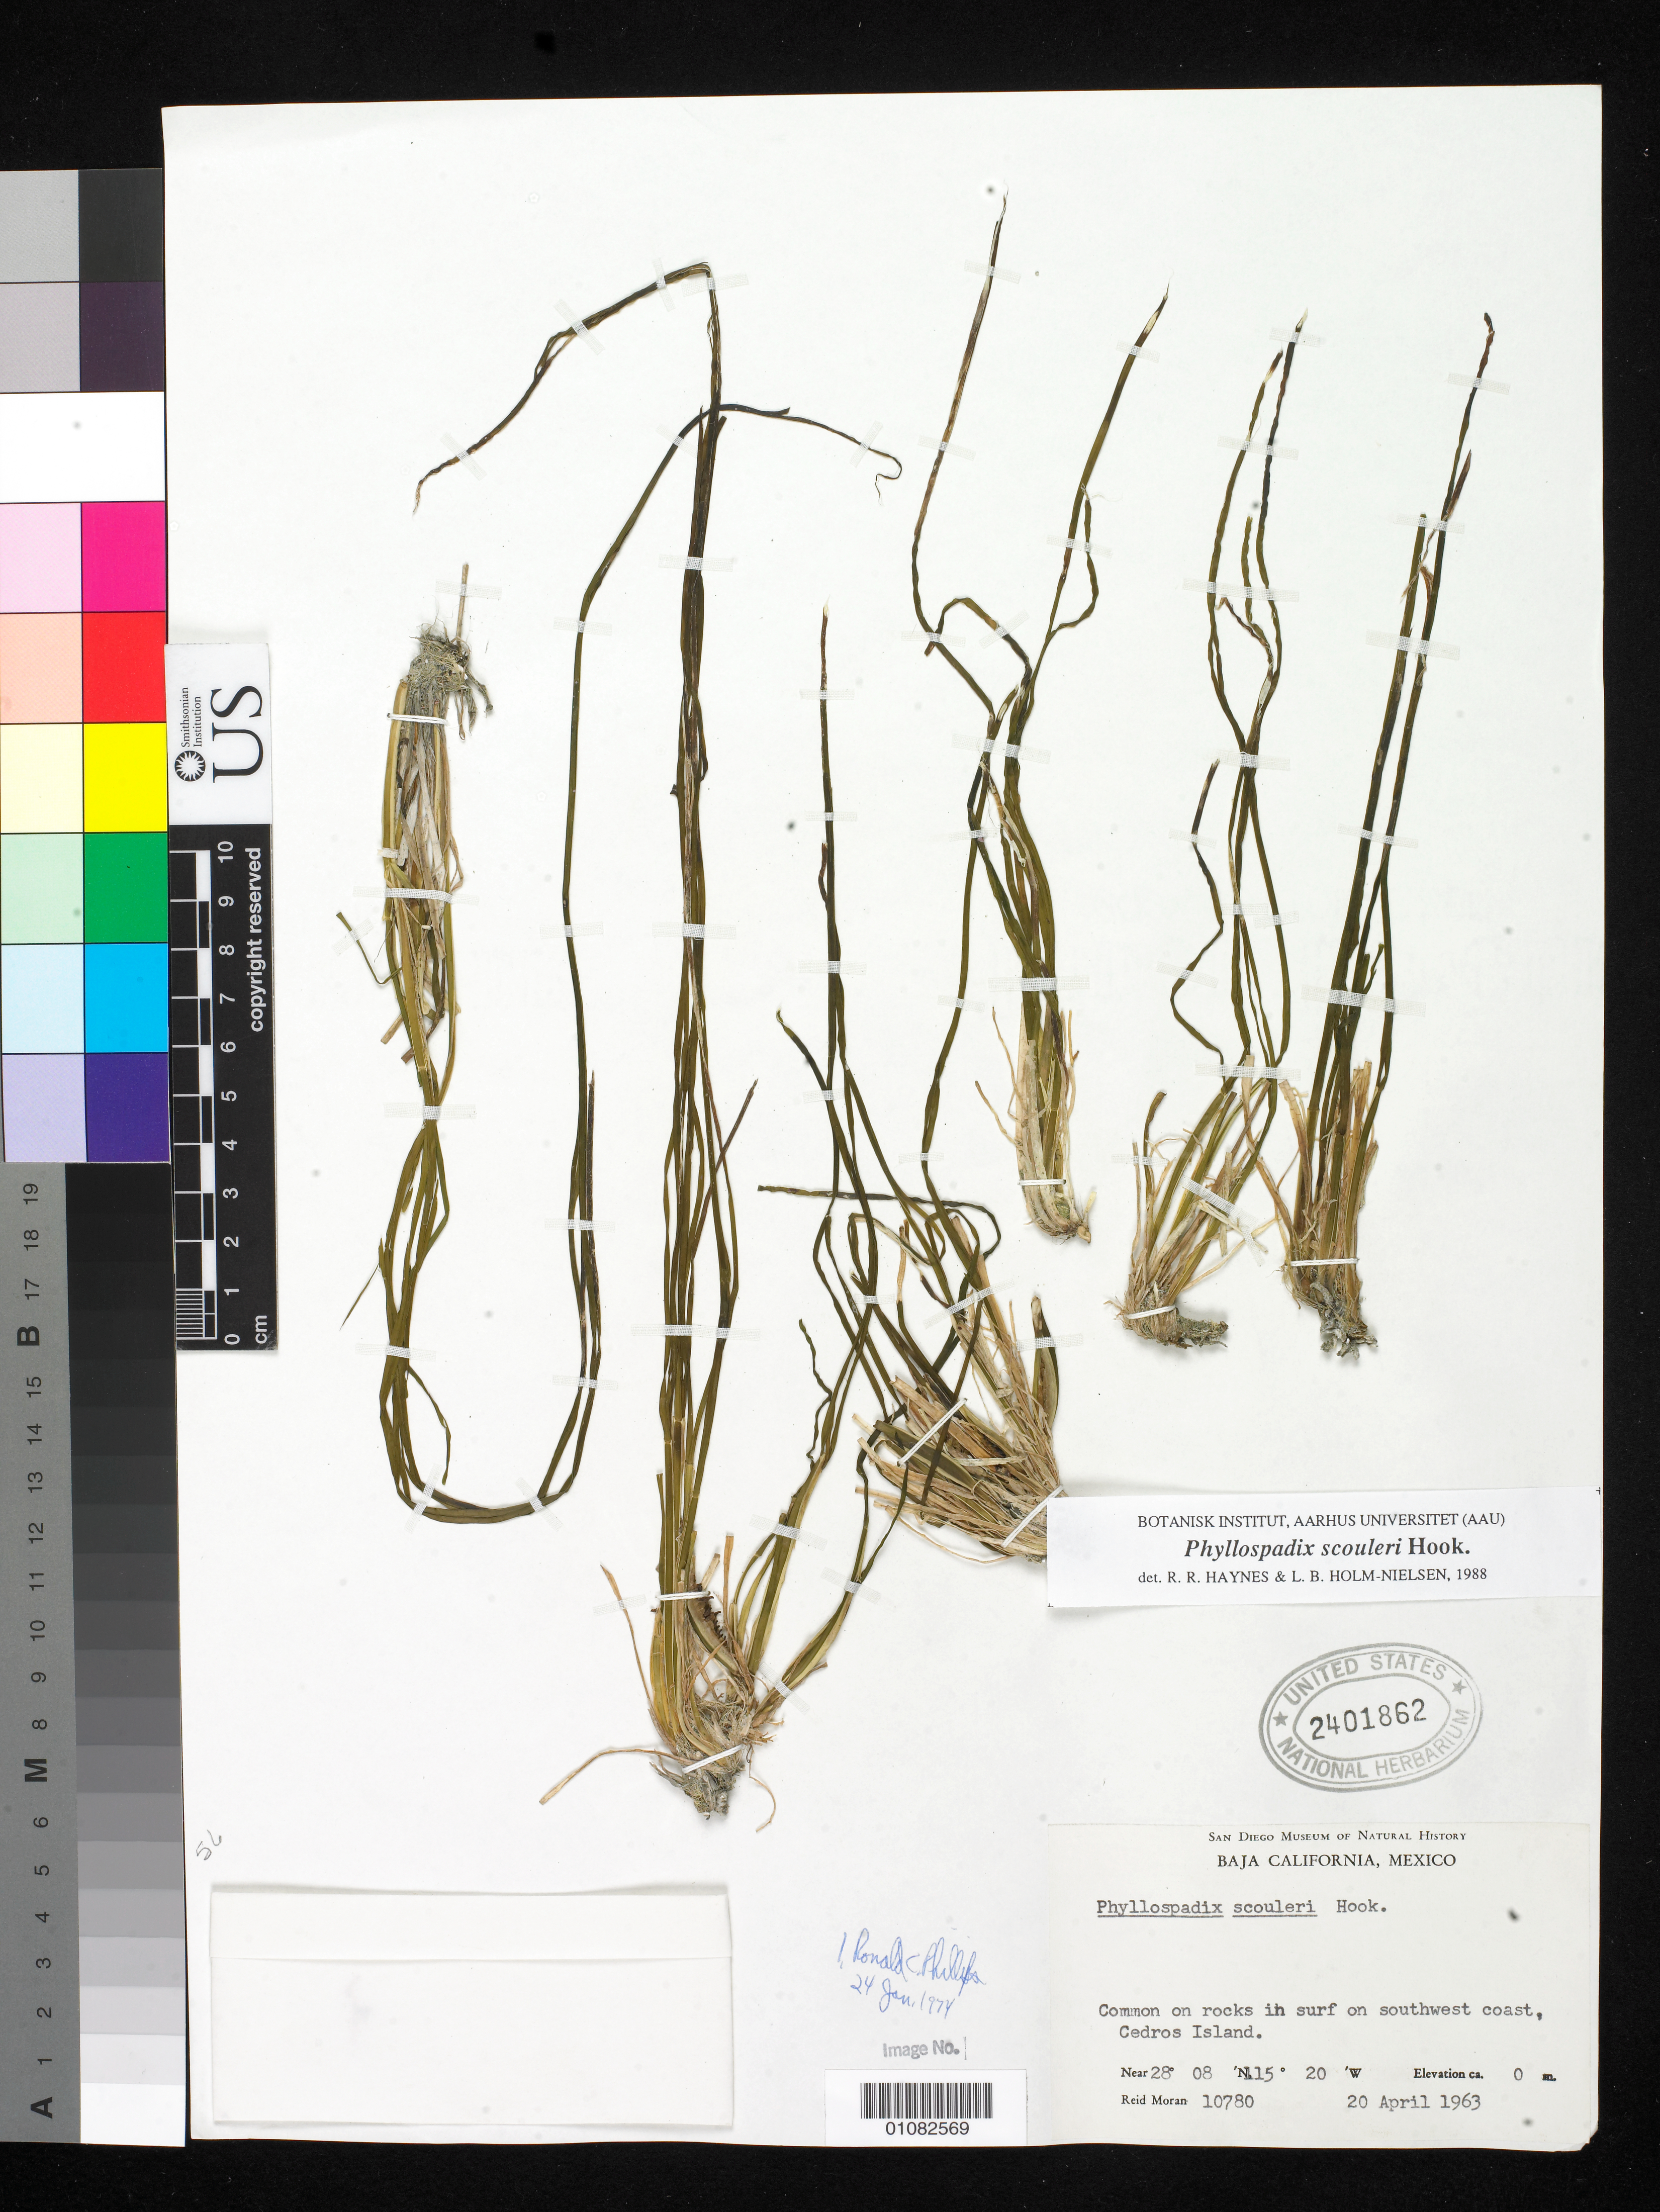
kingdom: Plantae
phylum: Tracheophyta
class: Liliopsida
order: Alismatales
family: Zosteraceae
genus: Phyllospadix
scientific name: Phyllospadix scouleri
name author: Hook.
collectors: R. V. Moran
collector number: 10780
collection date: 1963-04-20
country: Mexico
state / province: Baja California Norte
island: Cedros Island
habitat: Common on rocks in surf on southwest coast, Cedros Island.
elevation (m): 0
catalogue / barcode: US 2401862